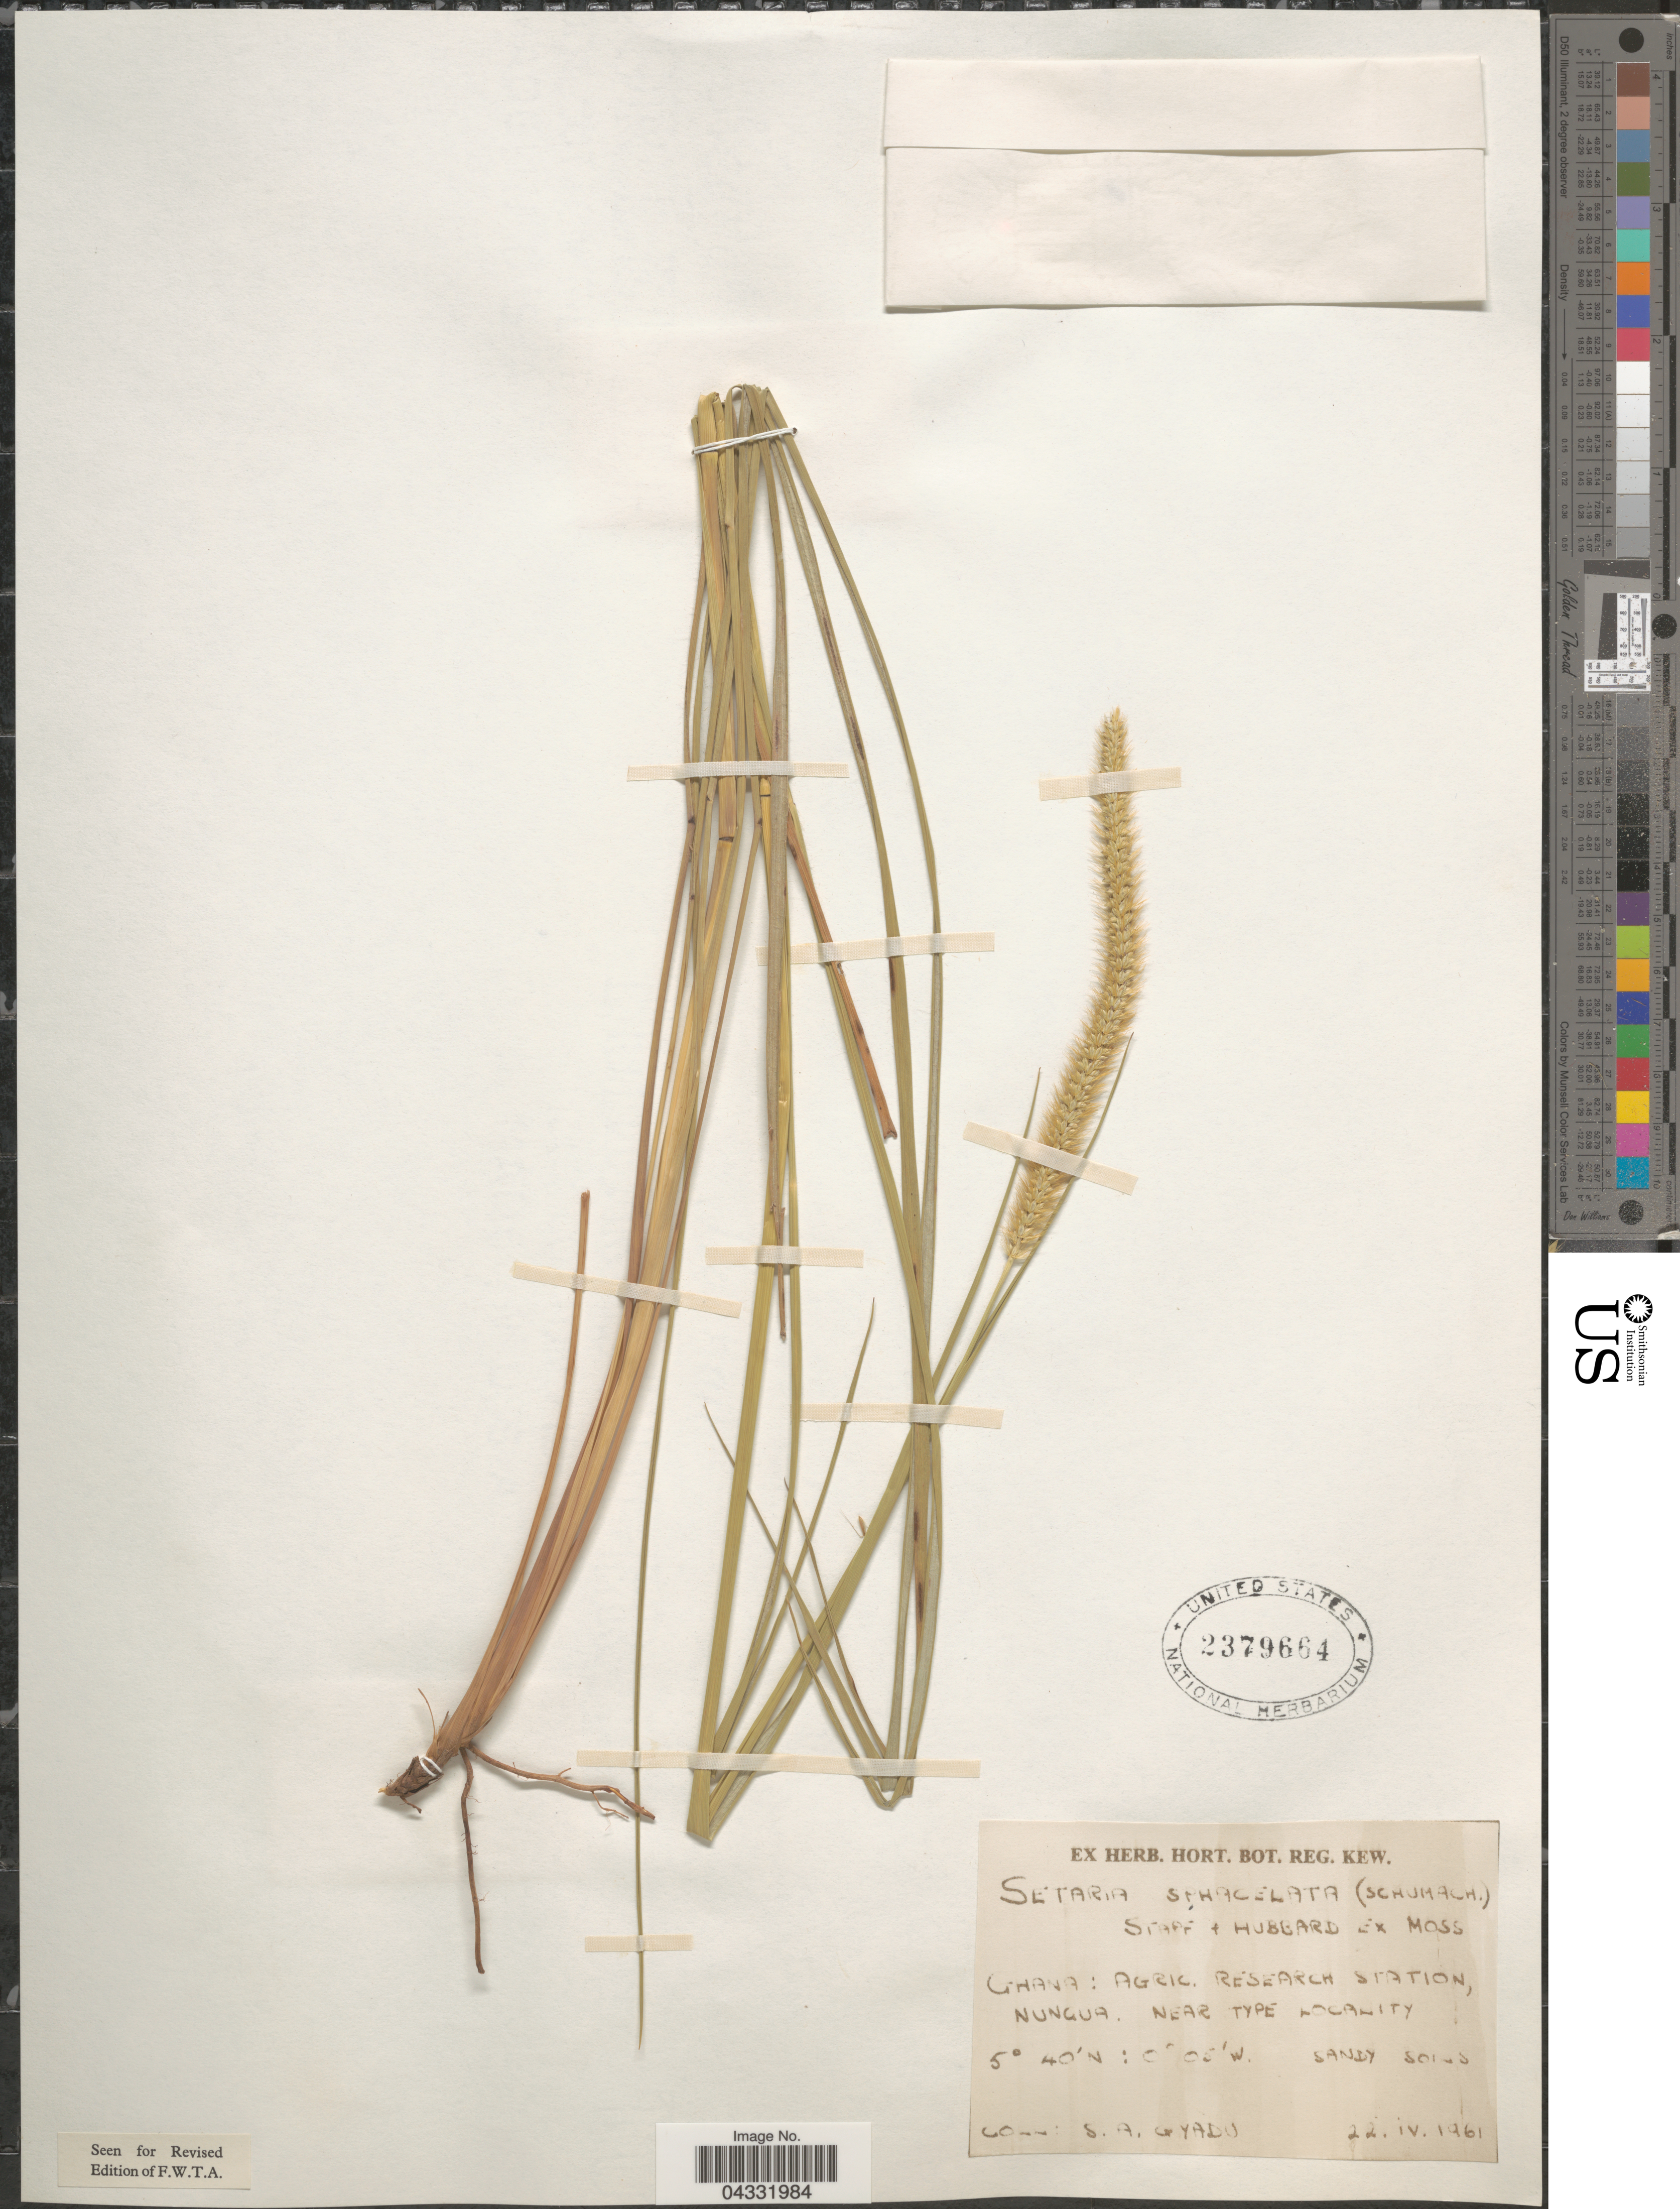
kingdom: Plantae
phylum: Tracheophyta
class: Liliopsida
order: Poales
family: Poaceae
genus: Setaria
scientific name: Setaria sphacelata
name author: (Schumach.) Stapf & Hubb. ex Moss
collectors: S. Gyadu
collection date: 1961-04-22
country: Ghana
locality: Agric. Research Station, Nungua. Near type locality.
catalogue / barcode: US 2379664